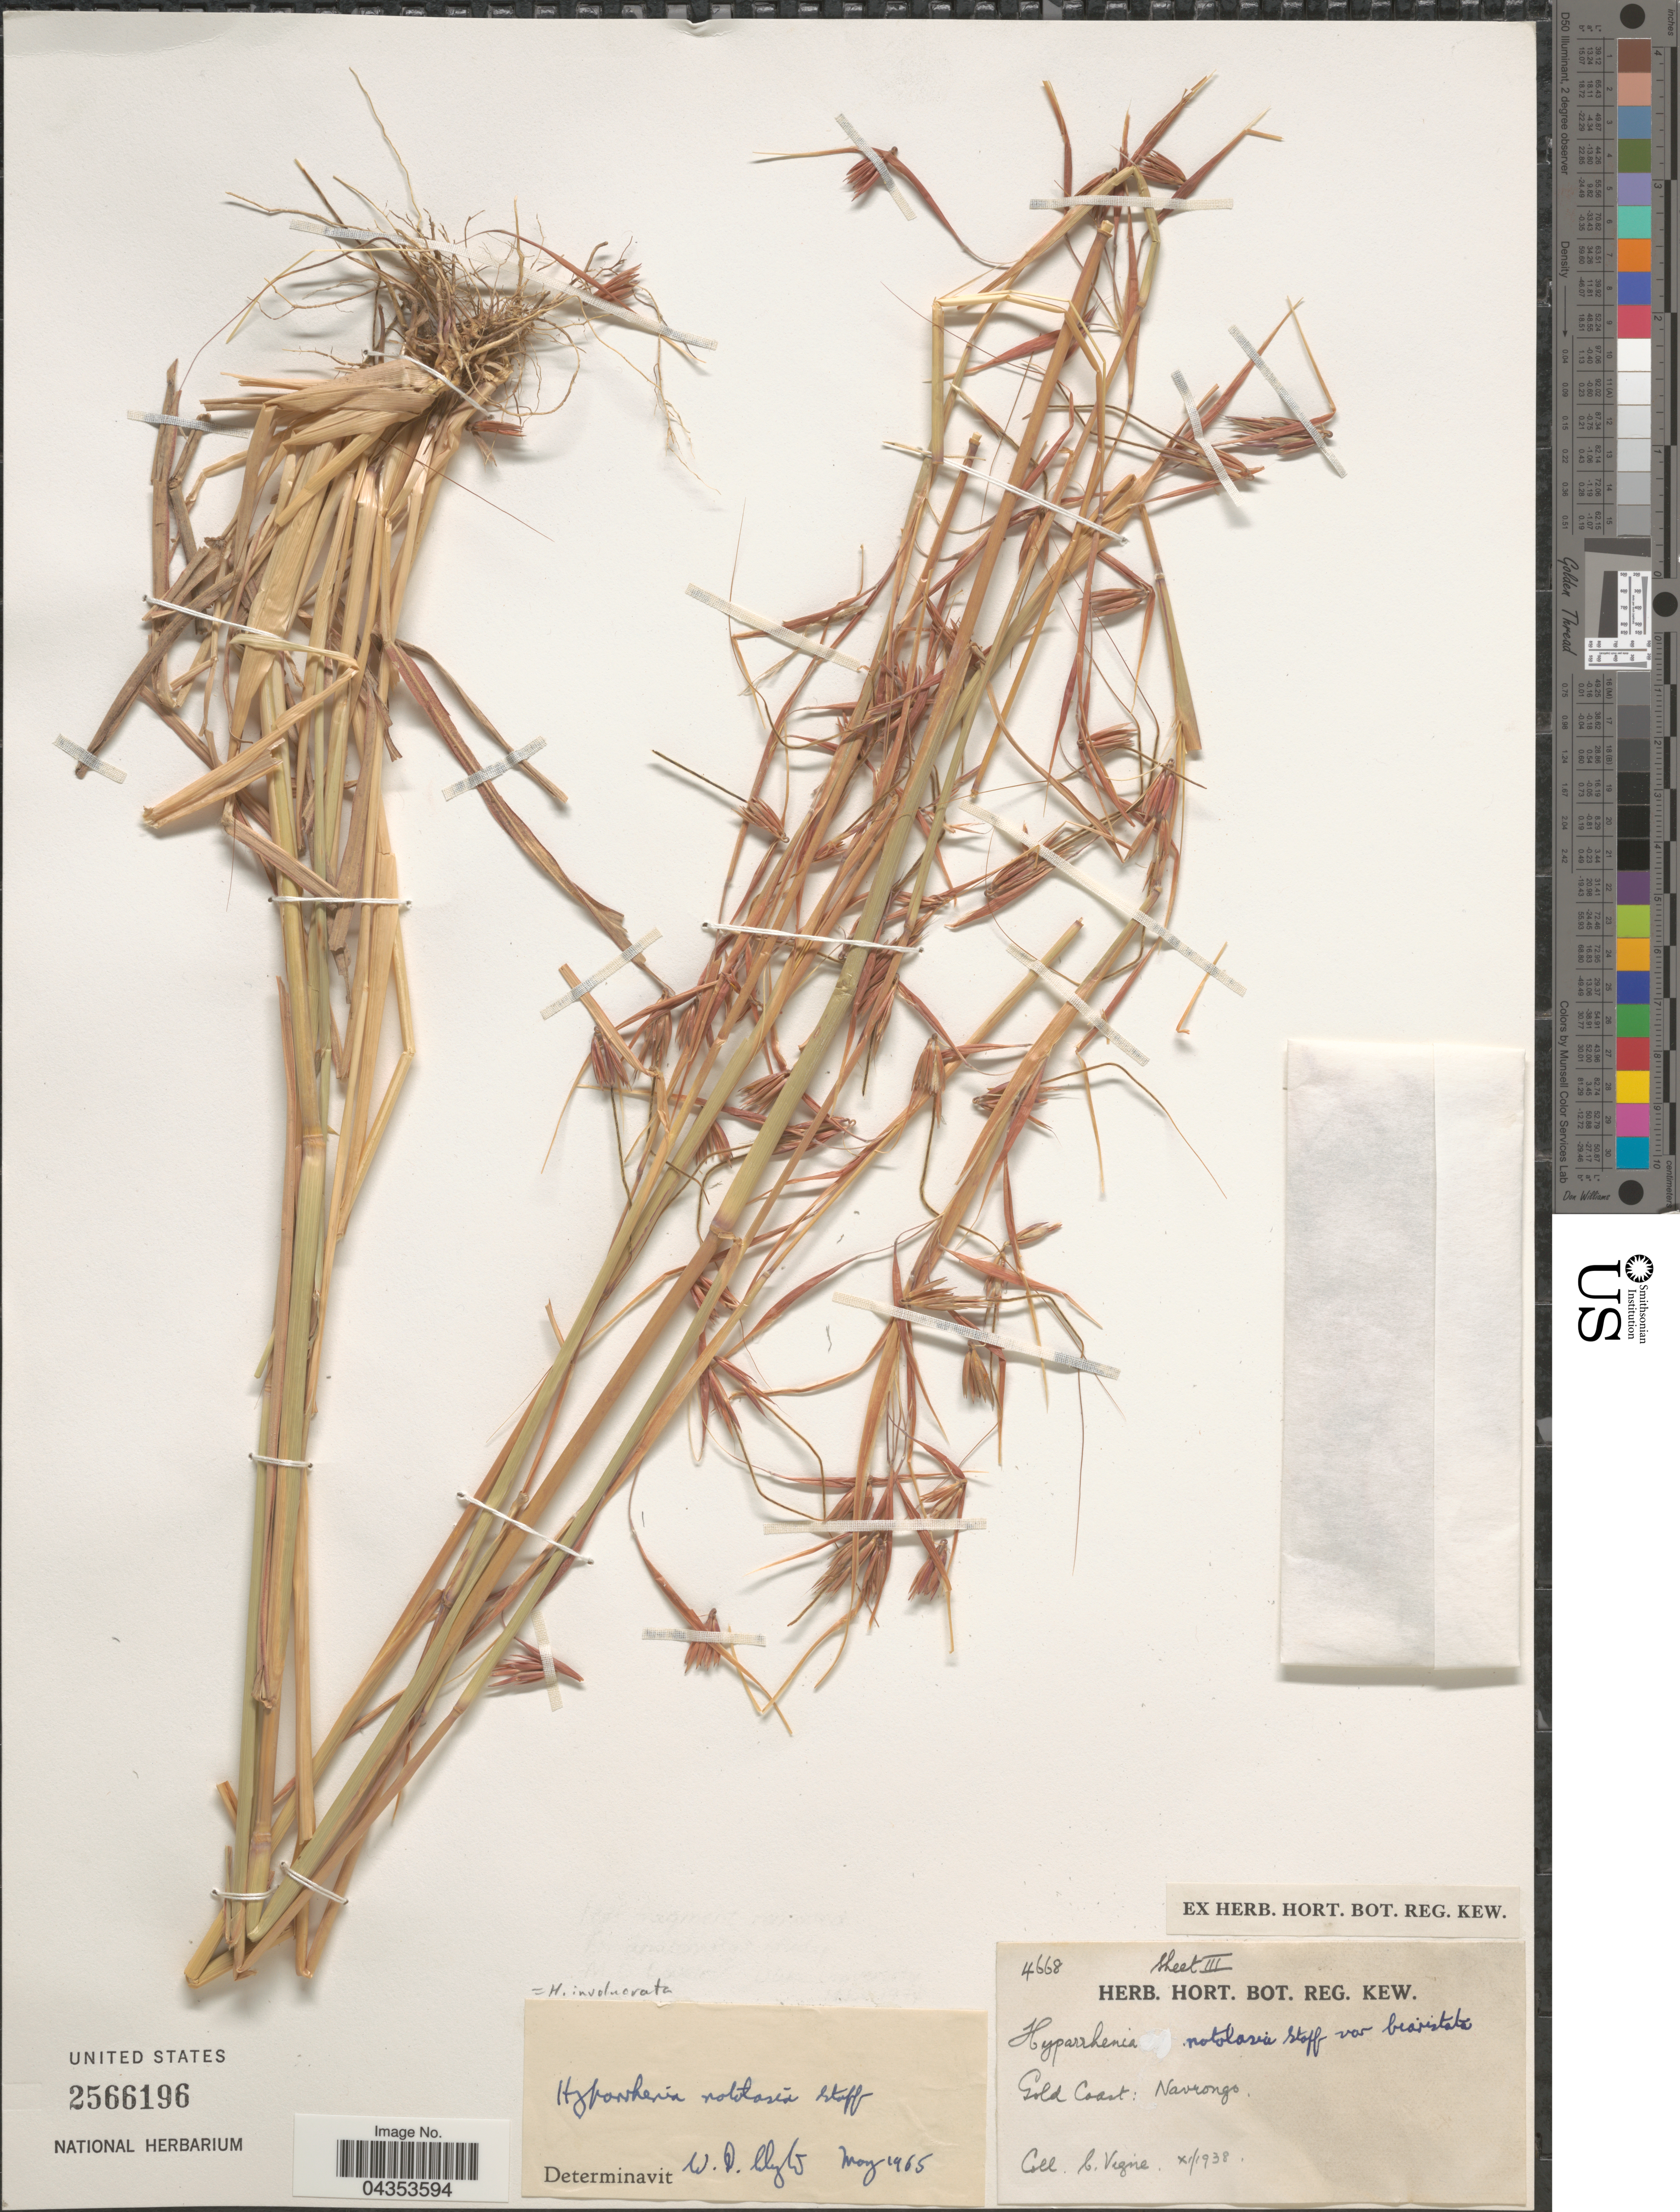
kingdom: Plantae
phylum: Tracheophyta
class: Liliopsida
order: Poales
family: Poaceae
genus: Hyparrhenia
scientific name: Hyparrhenia involucrata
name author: Stapf in Prain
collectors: C. Vigne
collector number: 4668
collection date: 1938-11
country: Ghana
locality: Gold Coast: Navrongo.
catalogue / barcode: US 2566196